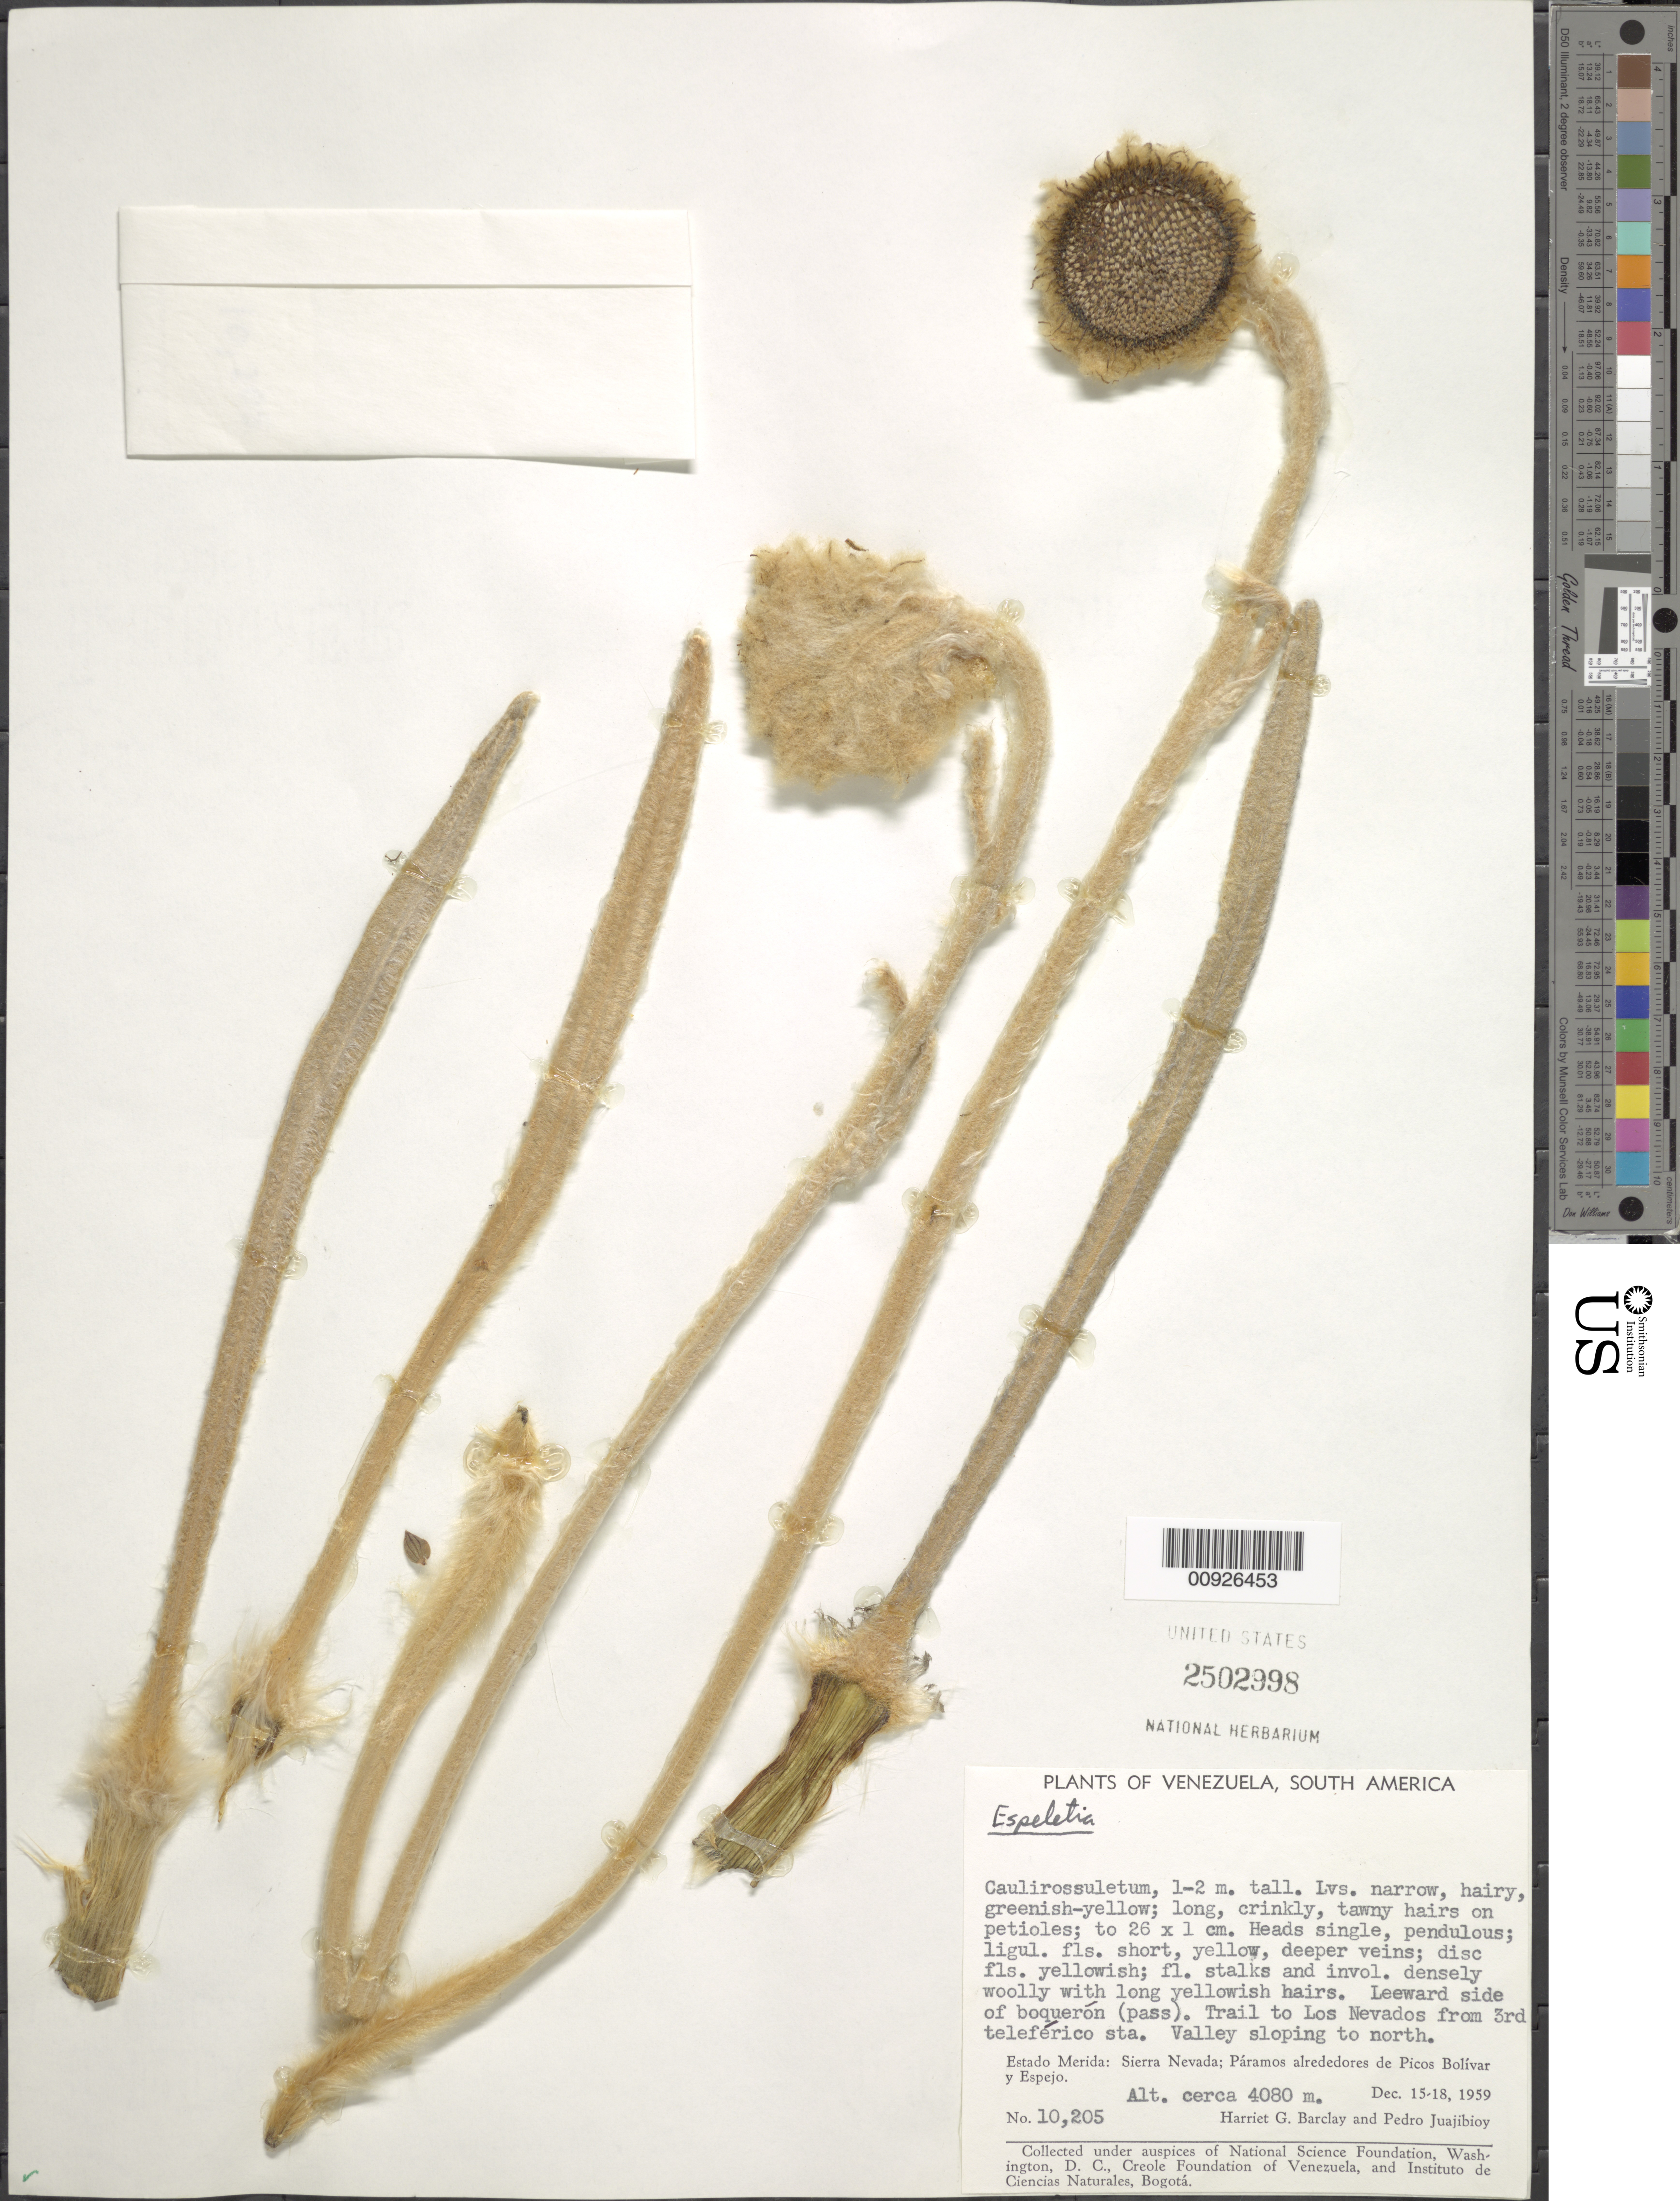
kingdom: Plantae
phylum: Tracheophyta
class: Magnoliopsida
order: Asterales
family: Asteraceae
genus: Coespeletia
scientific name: Coespeletia moritziana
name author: (Sch. Bip. ex Wedd.) Cuatrec.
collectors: H. G. Barclay & P. Juajibioy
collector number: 10205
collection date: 1959-12-15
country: Venezuela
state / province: Mérida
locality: Sierra Nevada, Páramo alrededores de los Picos Bolívar y Espejo. Leeward side of boquerón (pass). Trail to Los Nevados from 3rd teleferico station. Valley sloping to north.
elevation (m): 4080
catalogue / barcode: US 2502998